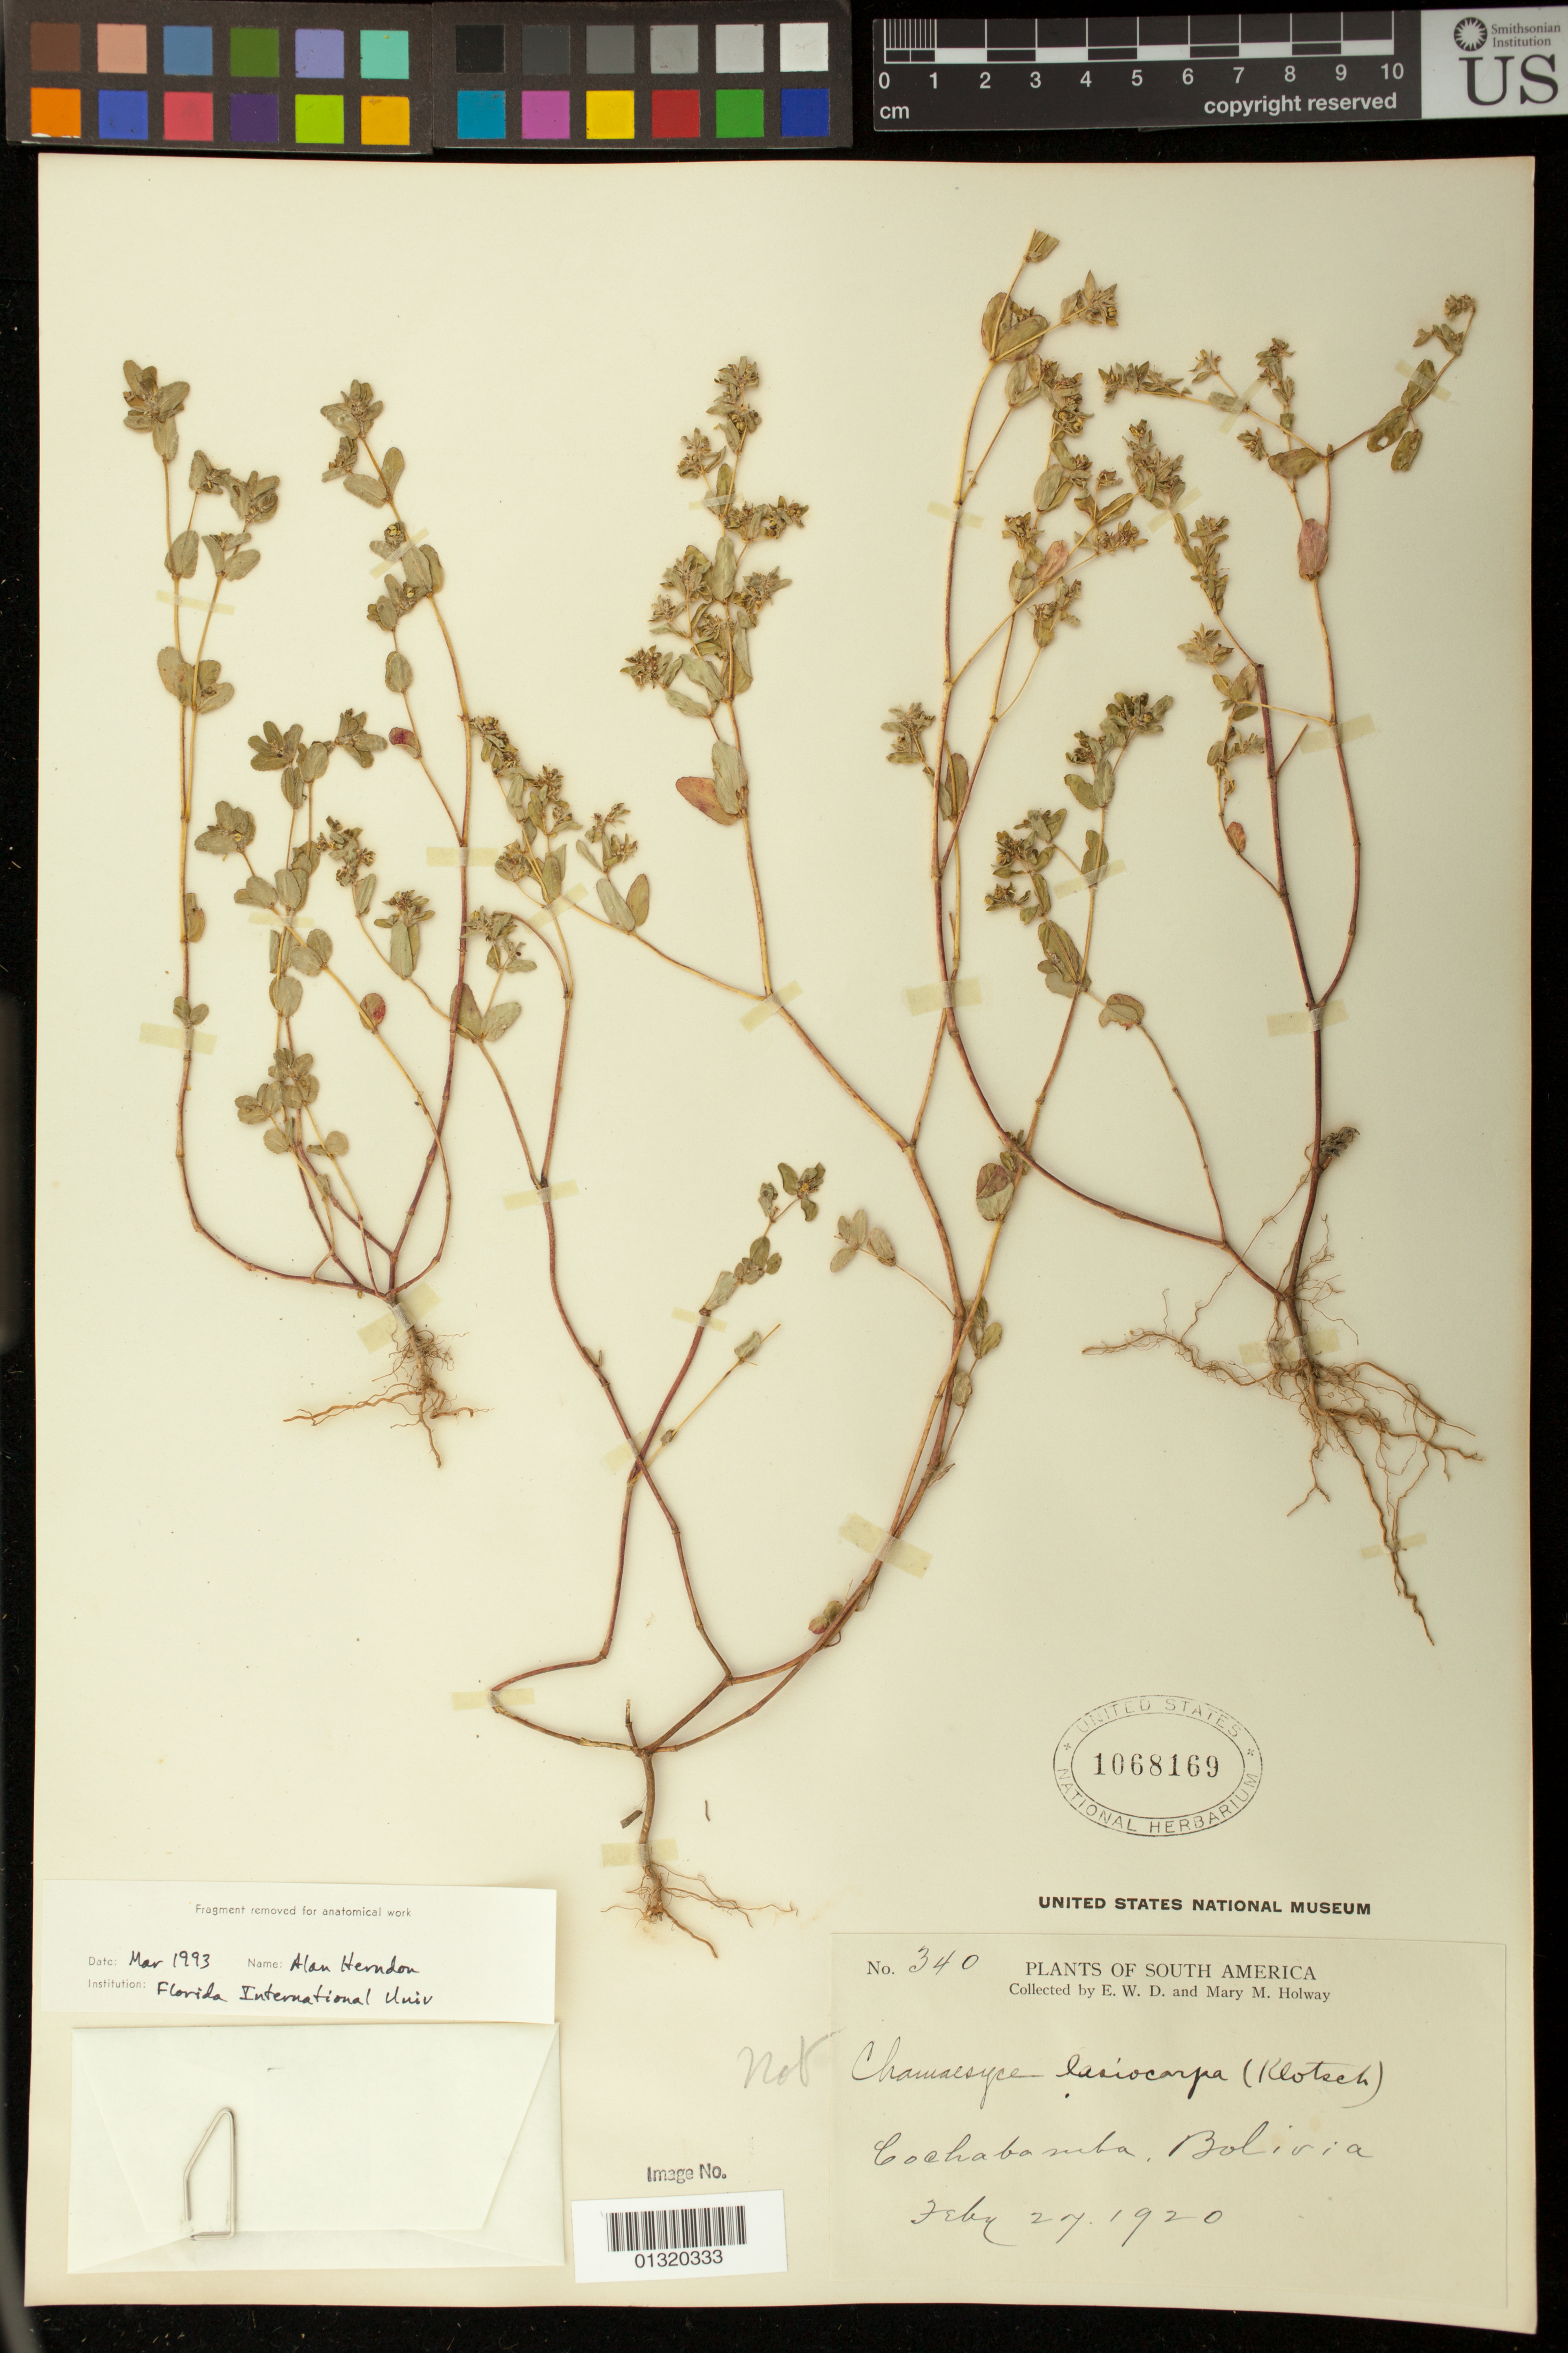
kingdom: Plantae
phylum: Tracheophyta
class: Magnoliopsida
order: Malpighiales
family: Euphorbiaceae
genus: Euphorbia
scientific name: Euphorbia lorentzii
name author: Müll. Arg.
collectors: E. W. D. Holway & M. M. Holway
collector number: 340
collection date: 1920-02-27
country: Bolivia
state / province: Cochabamba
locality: Cochabamba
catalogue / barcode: US 1068169